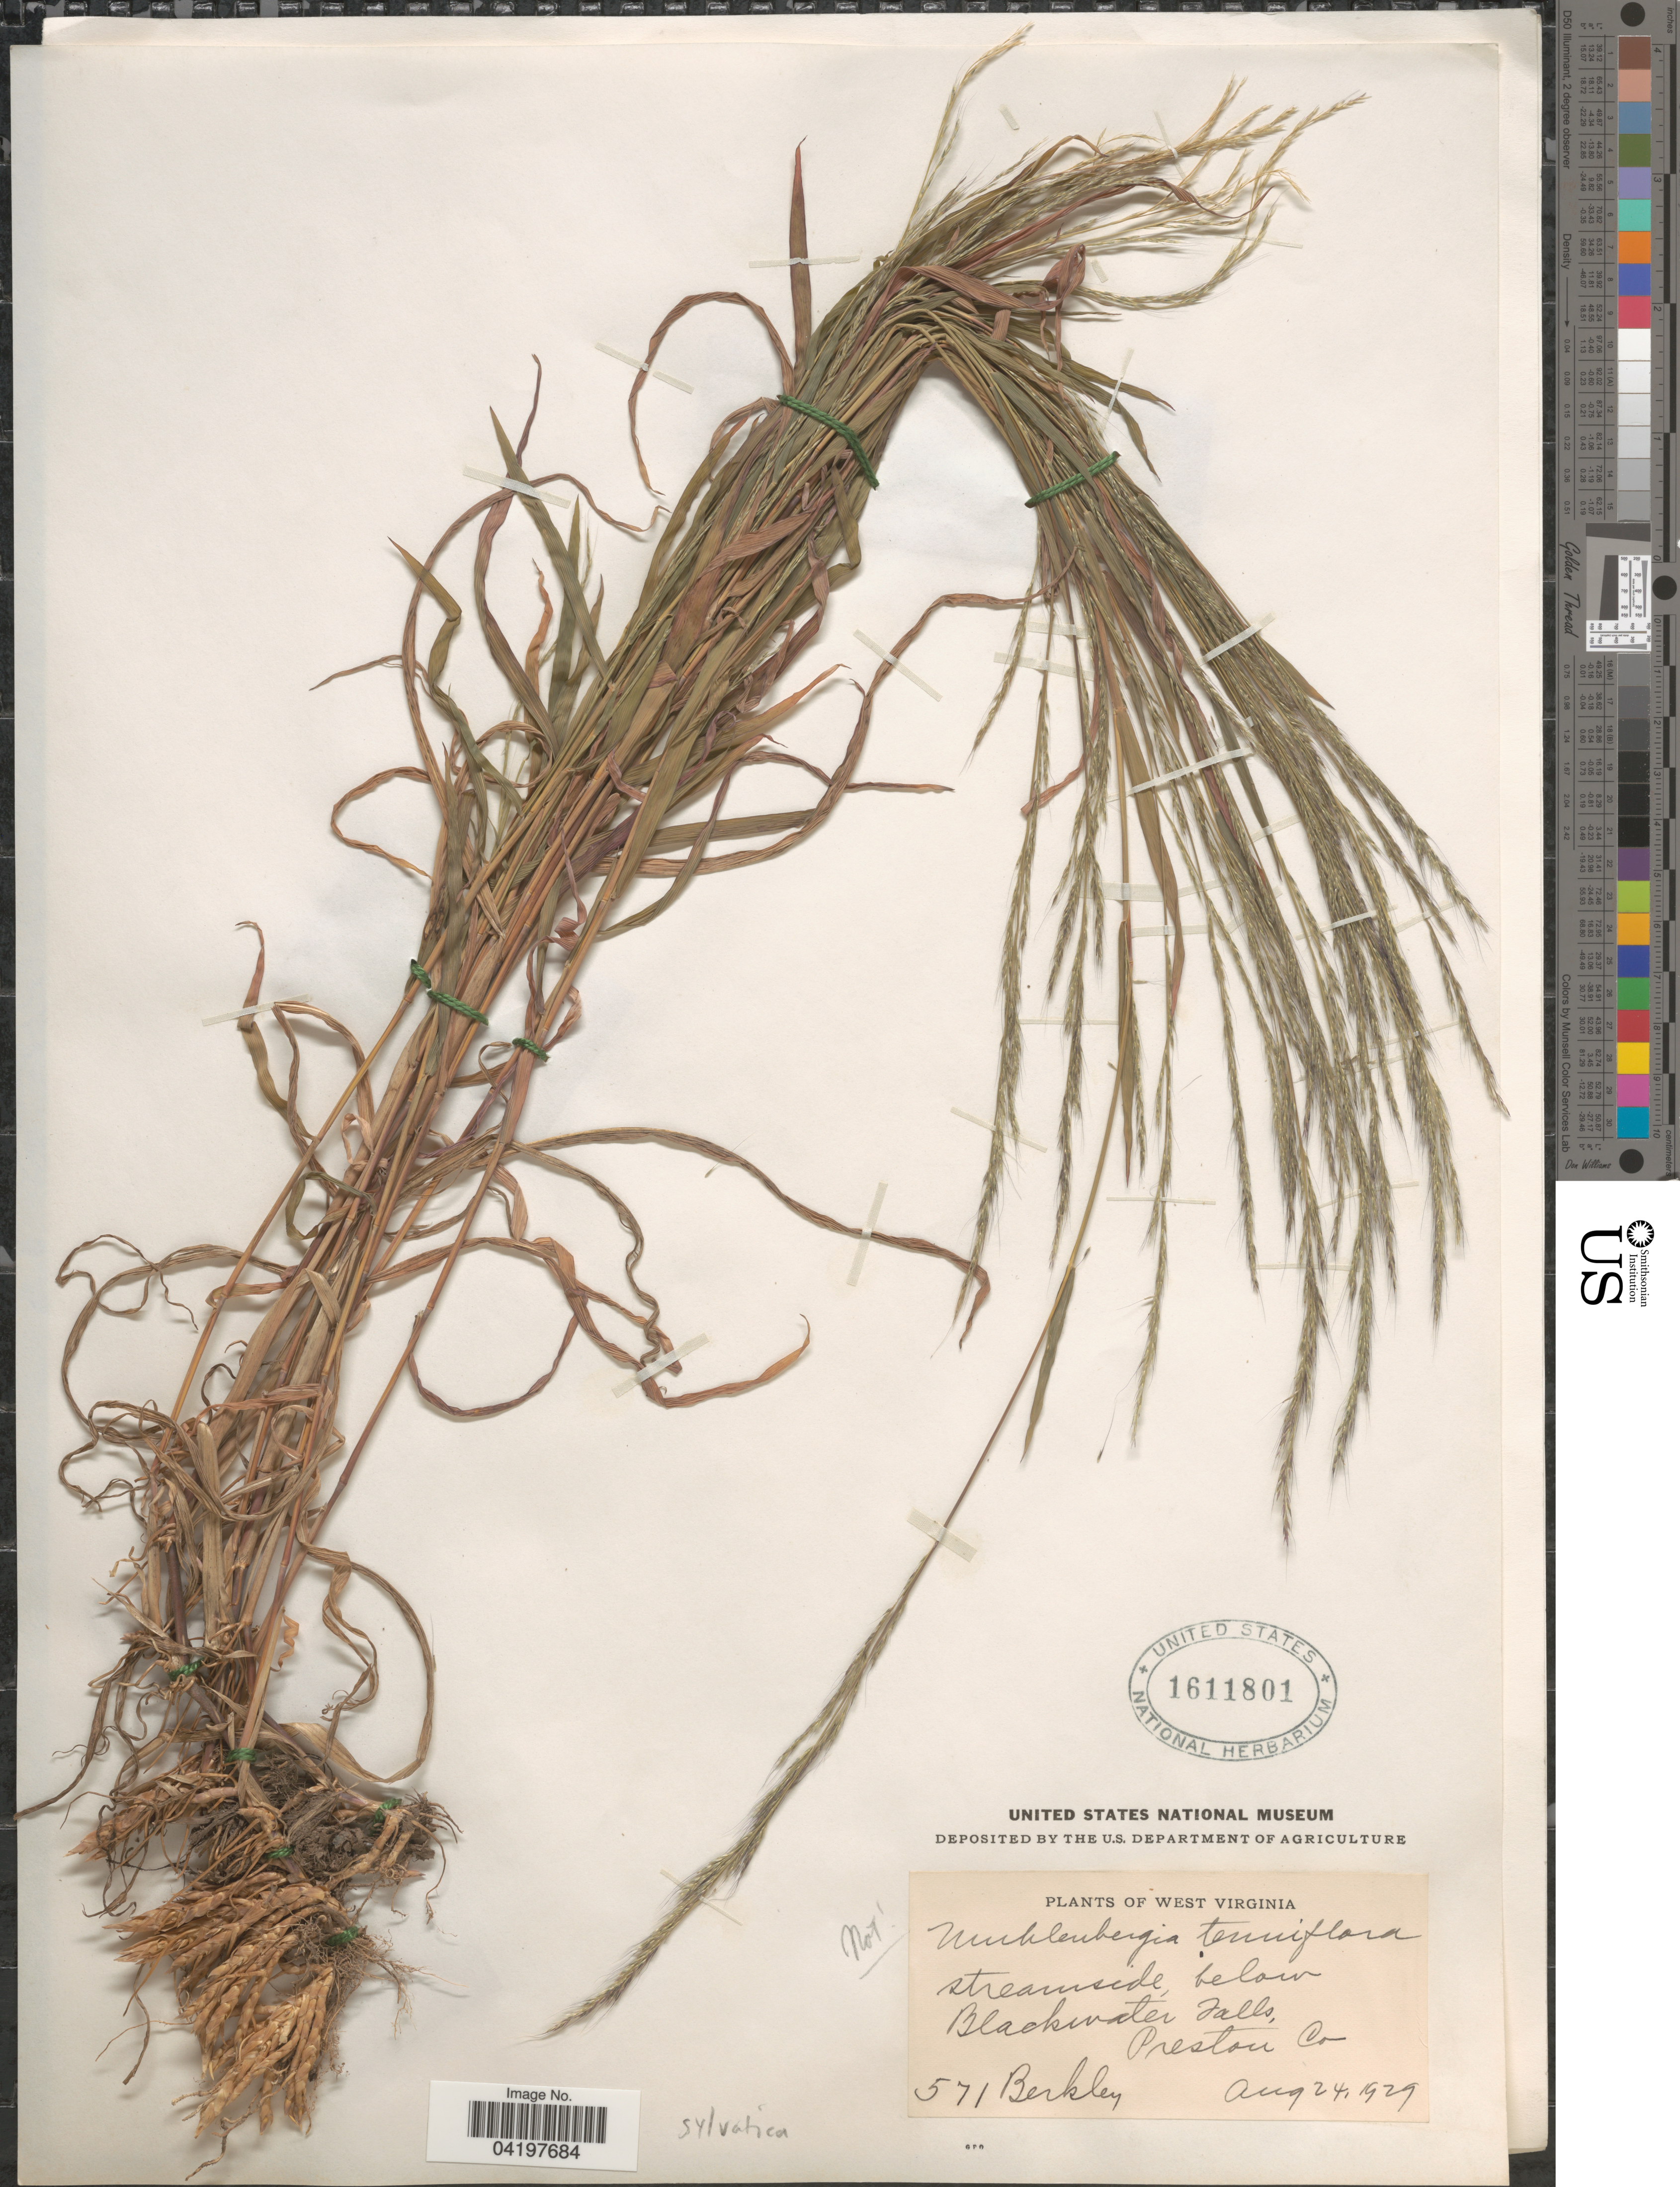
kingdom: Plantae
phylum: Tracheophyta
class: Liliopsida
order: Poales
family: Poaceae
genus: Muhlenbergia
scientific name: Muhlenbergia sylvatica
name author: (Torr.) Torr. ex A. Gray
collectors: Berkley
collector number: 571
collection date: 1929-08-24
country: United States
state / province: West Virginia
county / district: Preston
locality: Streamside, below Blackwater Falls, Preston Co.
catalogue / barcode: US 1611801